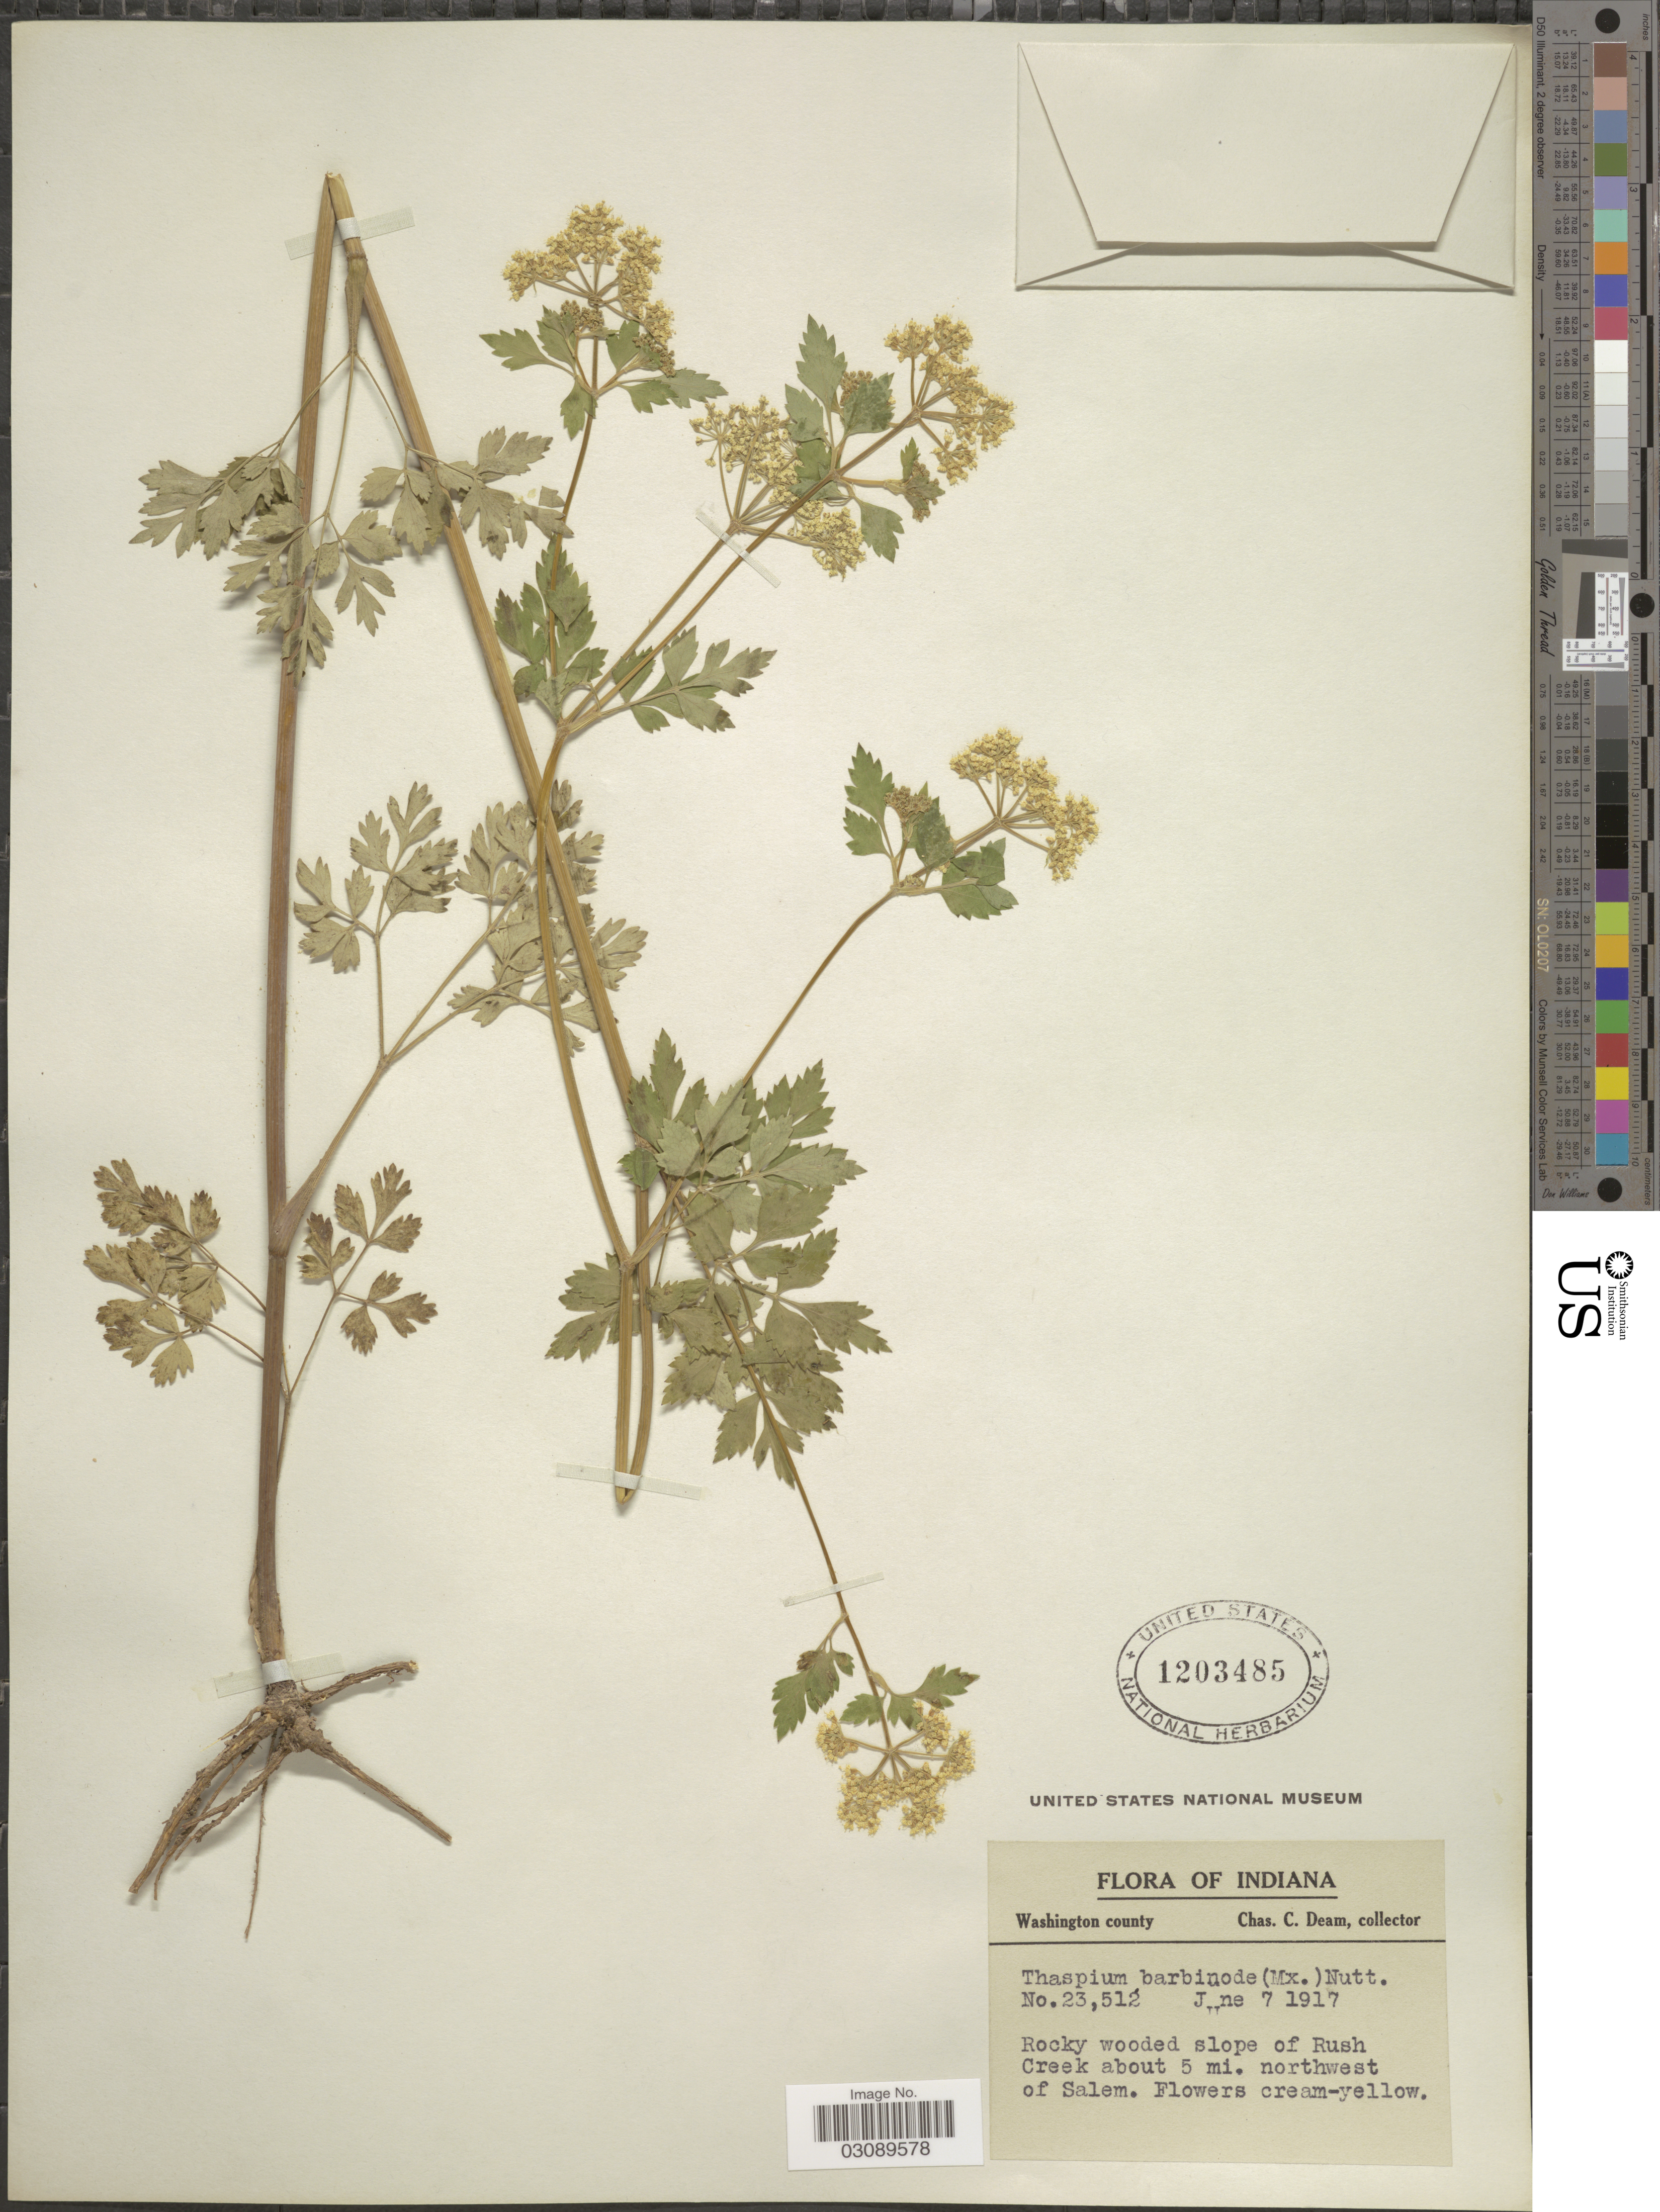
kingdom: Plantae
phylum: Tracheophyta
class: Magnoliopsida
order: Apiales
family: Apiaceae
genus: Thaspium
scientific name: Thaspium barbinode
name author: (Michx.) Nutt.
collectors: C. C. Deam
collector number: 23512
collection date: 1917-06-07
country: United States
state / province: Indiana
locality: Rocky wooded slope of Rush Creek about 5 mi. northwest of Salem.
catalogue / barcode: US 1203485